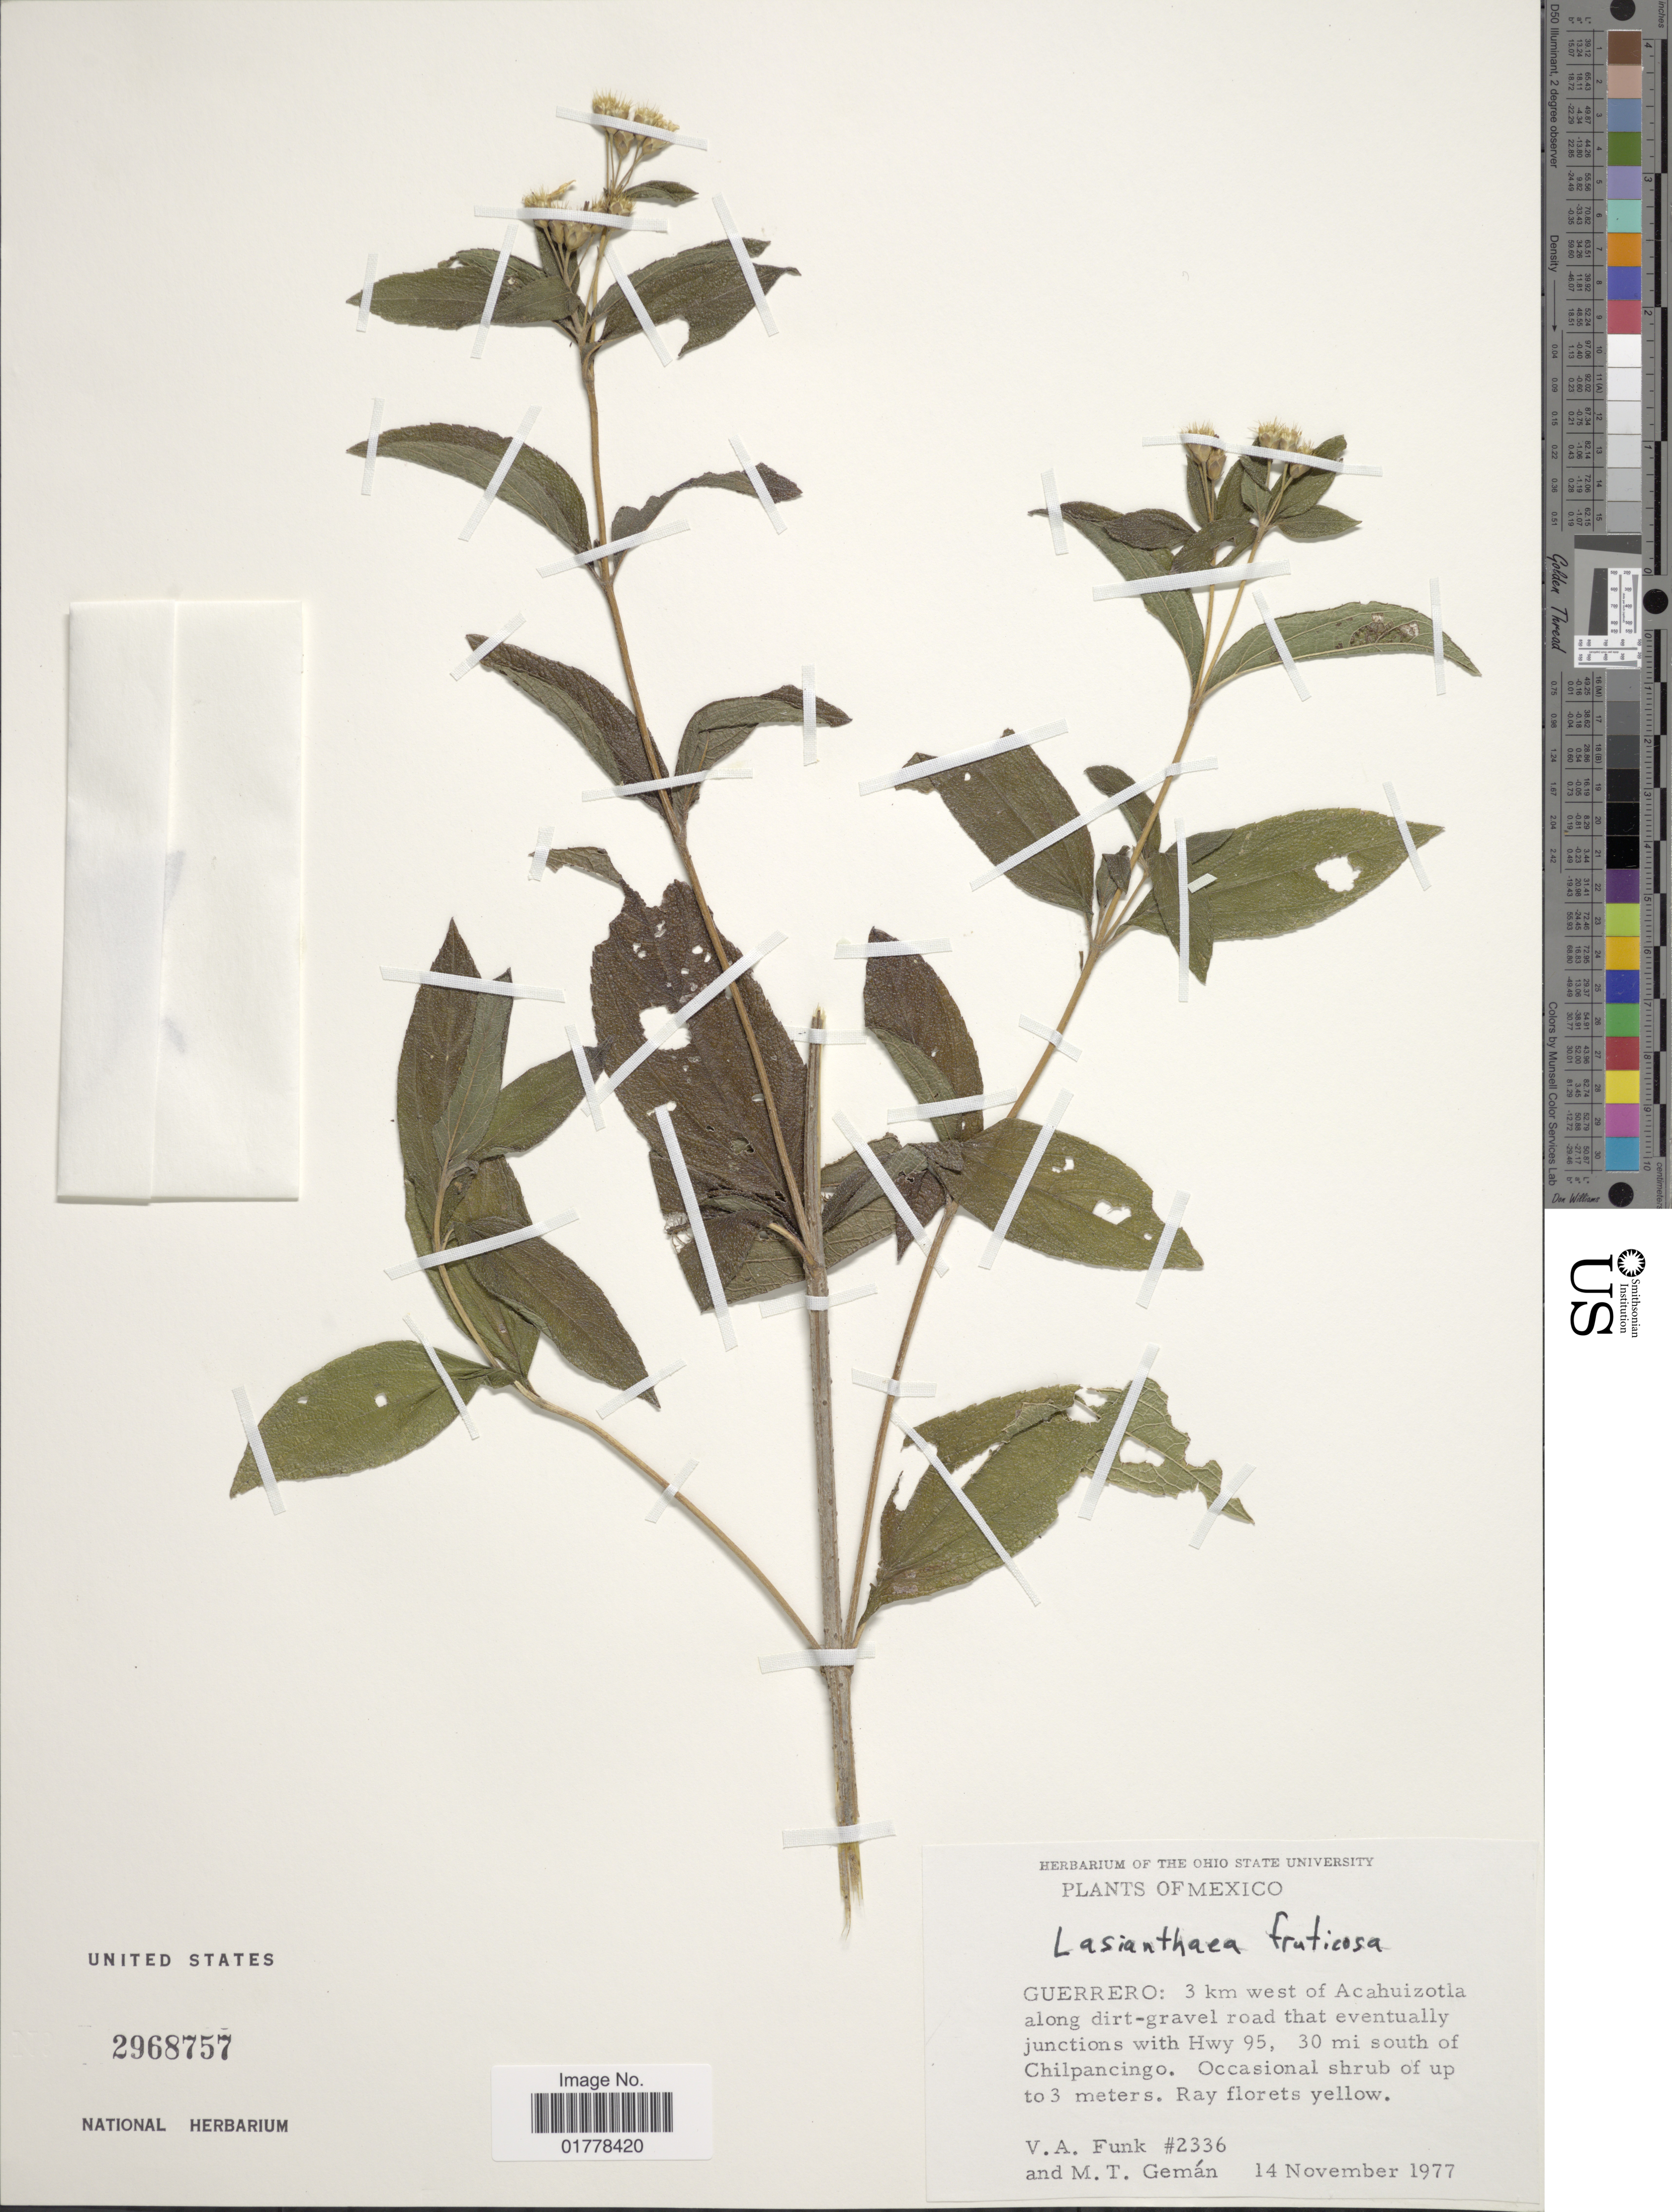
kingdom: Plantae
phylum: Tracheophyta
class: Magnoliopsida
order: Asterales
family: Asteraceae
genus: Lasianthaea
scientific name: Lasianthaea fruticosa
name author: (L.) K.M. Becker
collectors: V. Funk & M. Gemán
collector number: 2336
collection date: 1977-11-14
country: Mexico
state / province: Guerrero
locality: Guerrero: 3 km west of Acahuizotla along dirt-gravel road that eventually junctions with Hwy 95, 30 mi south of Chilpancingo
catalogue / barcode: US 2968757